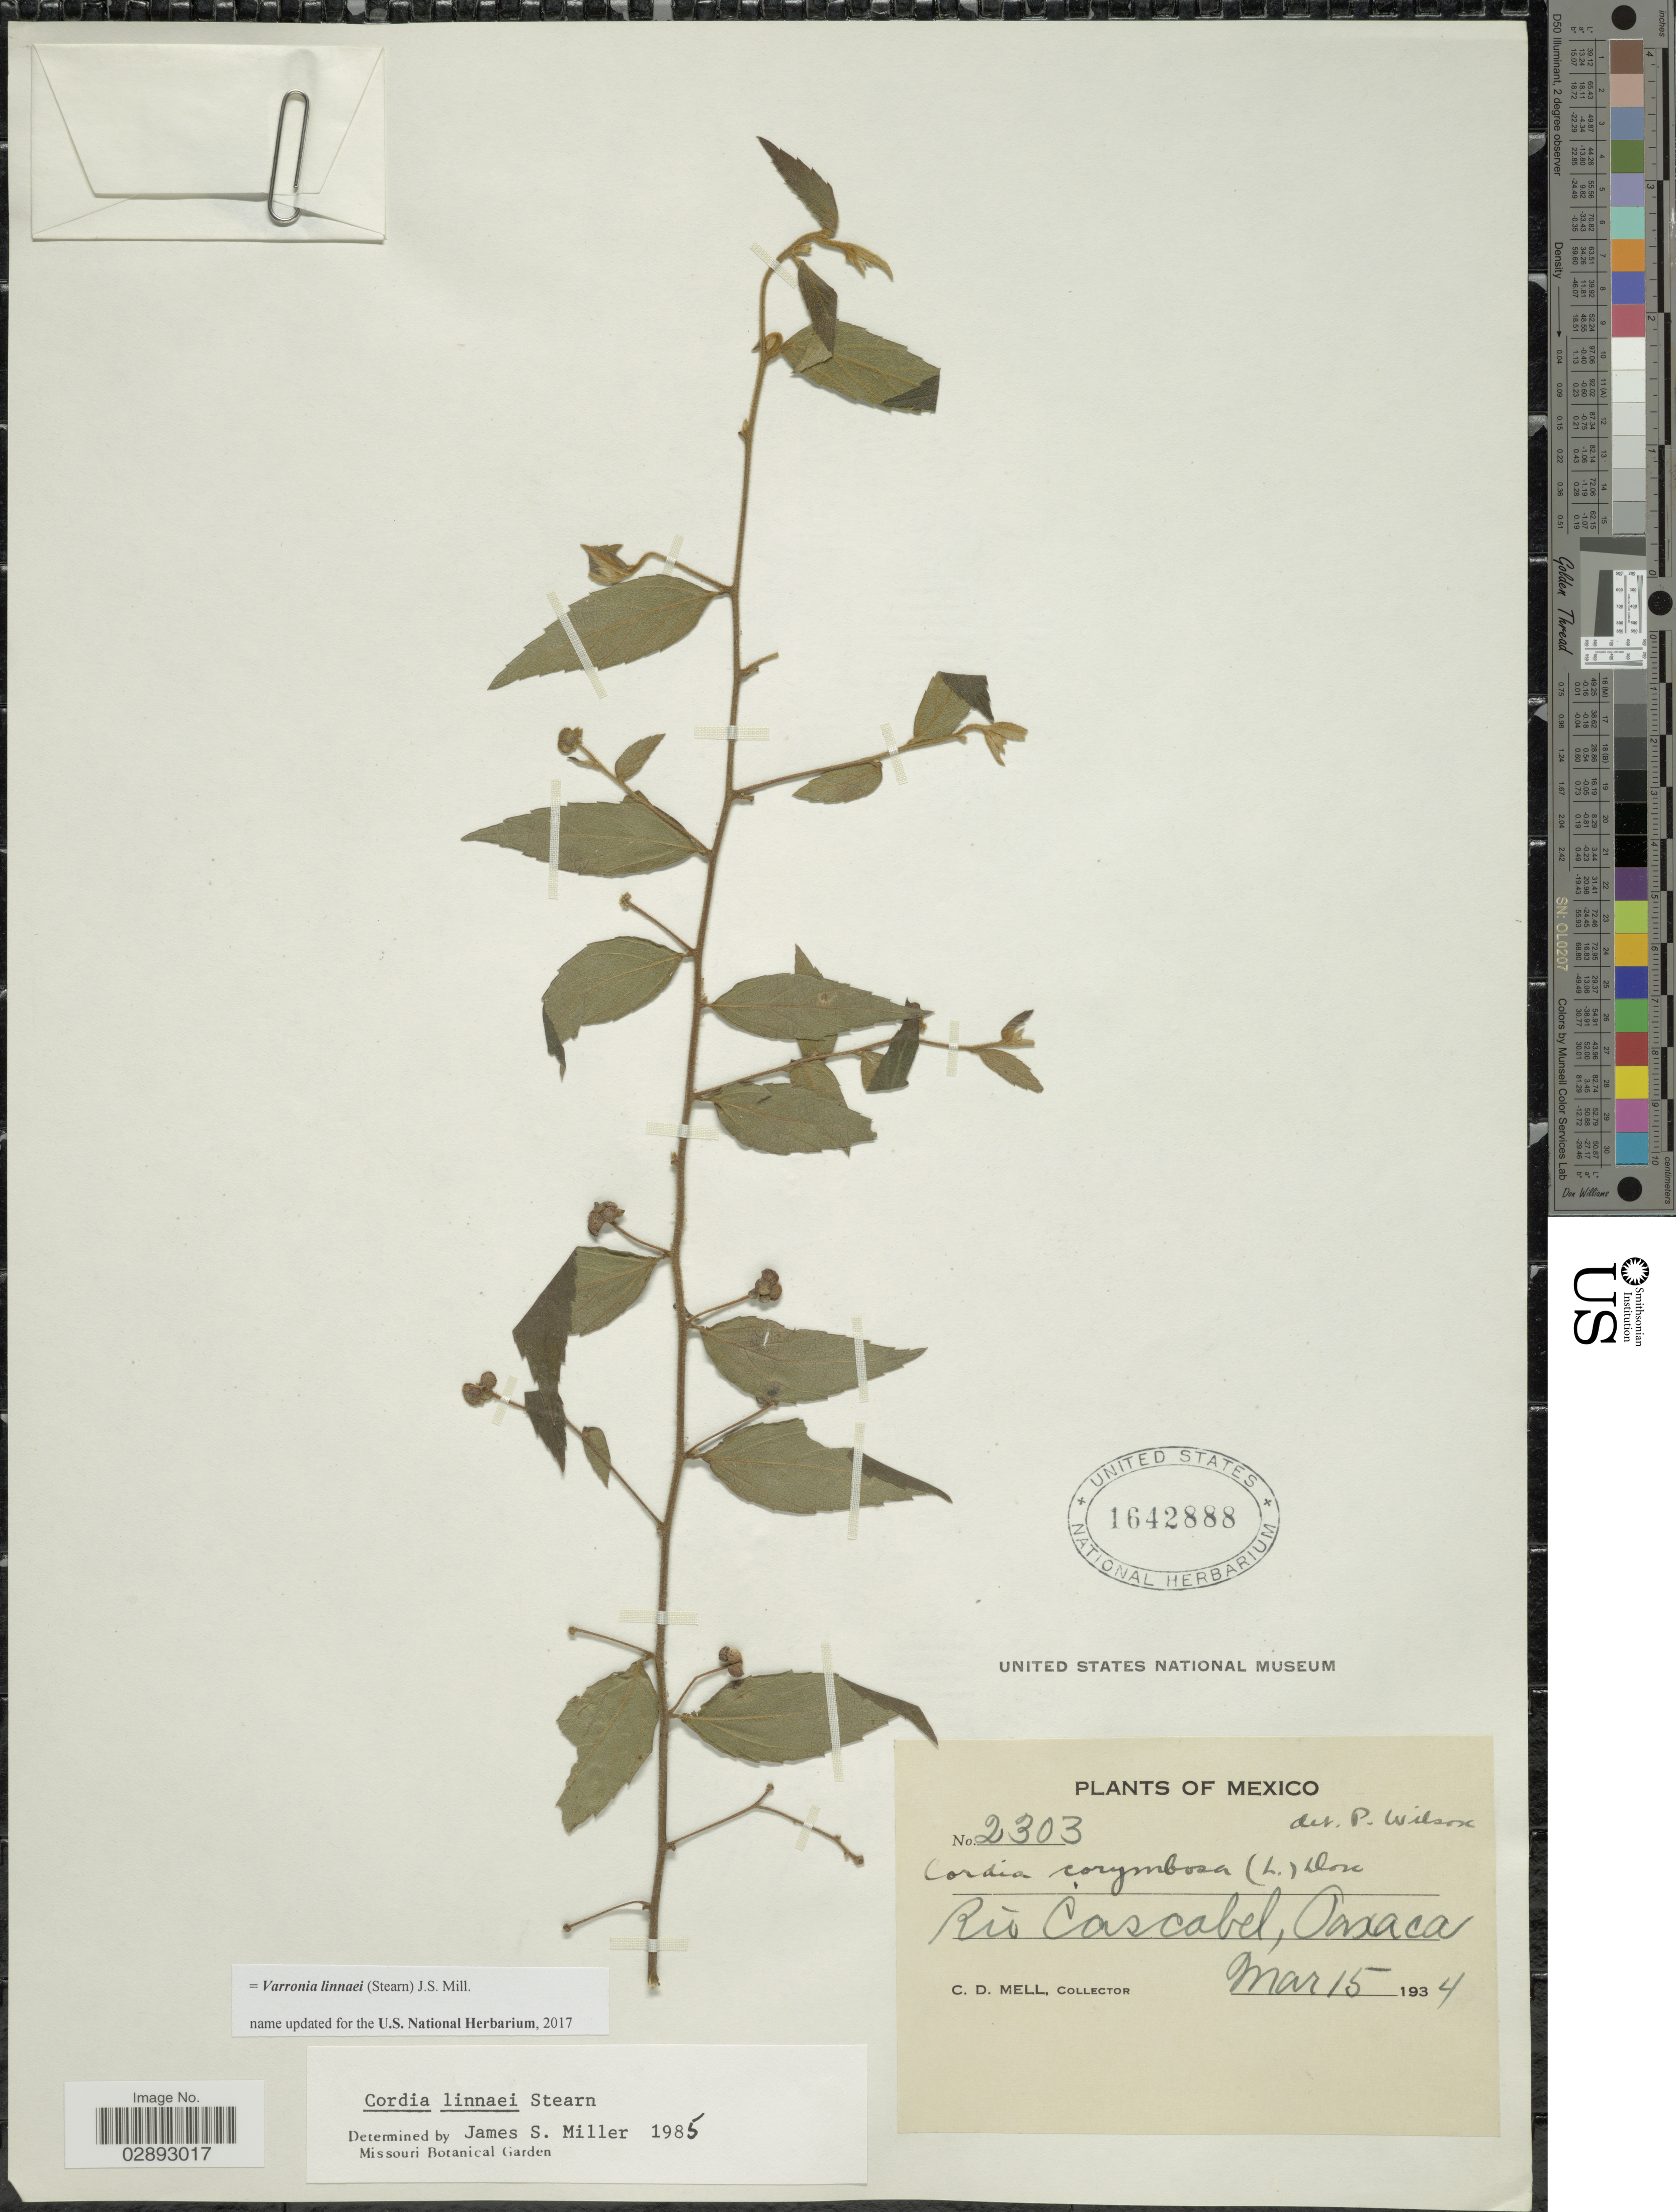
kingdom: Plantae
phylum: Tracheophyta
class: Magnoliopsida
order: Boraginales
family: Cordiaceae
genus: Varronia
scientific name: Varronia linnaei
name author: (Stearn) J.S. Mill.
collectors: C. D. Mell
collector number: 2303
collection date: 1934-03-15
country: Mexico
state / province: Oaxaca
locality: Rio Cascabel.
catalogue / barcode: US 1642888